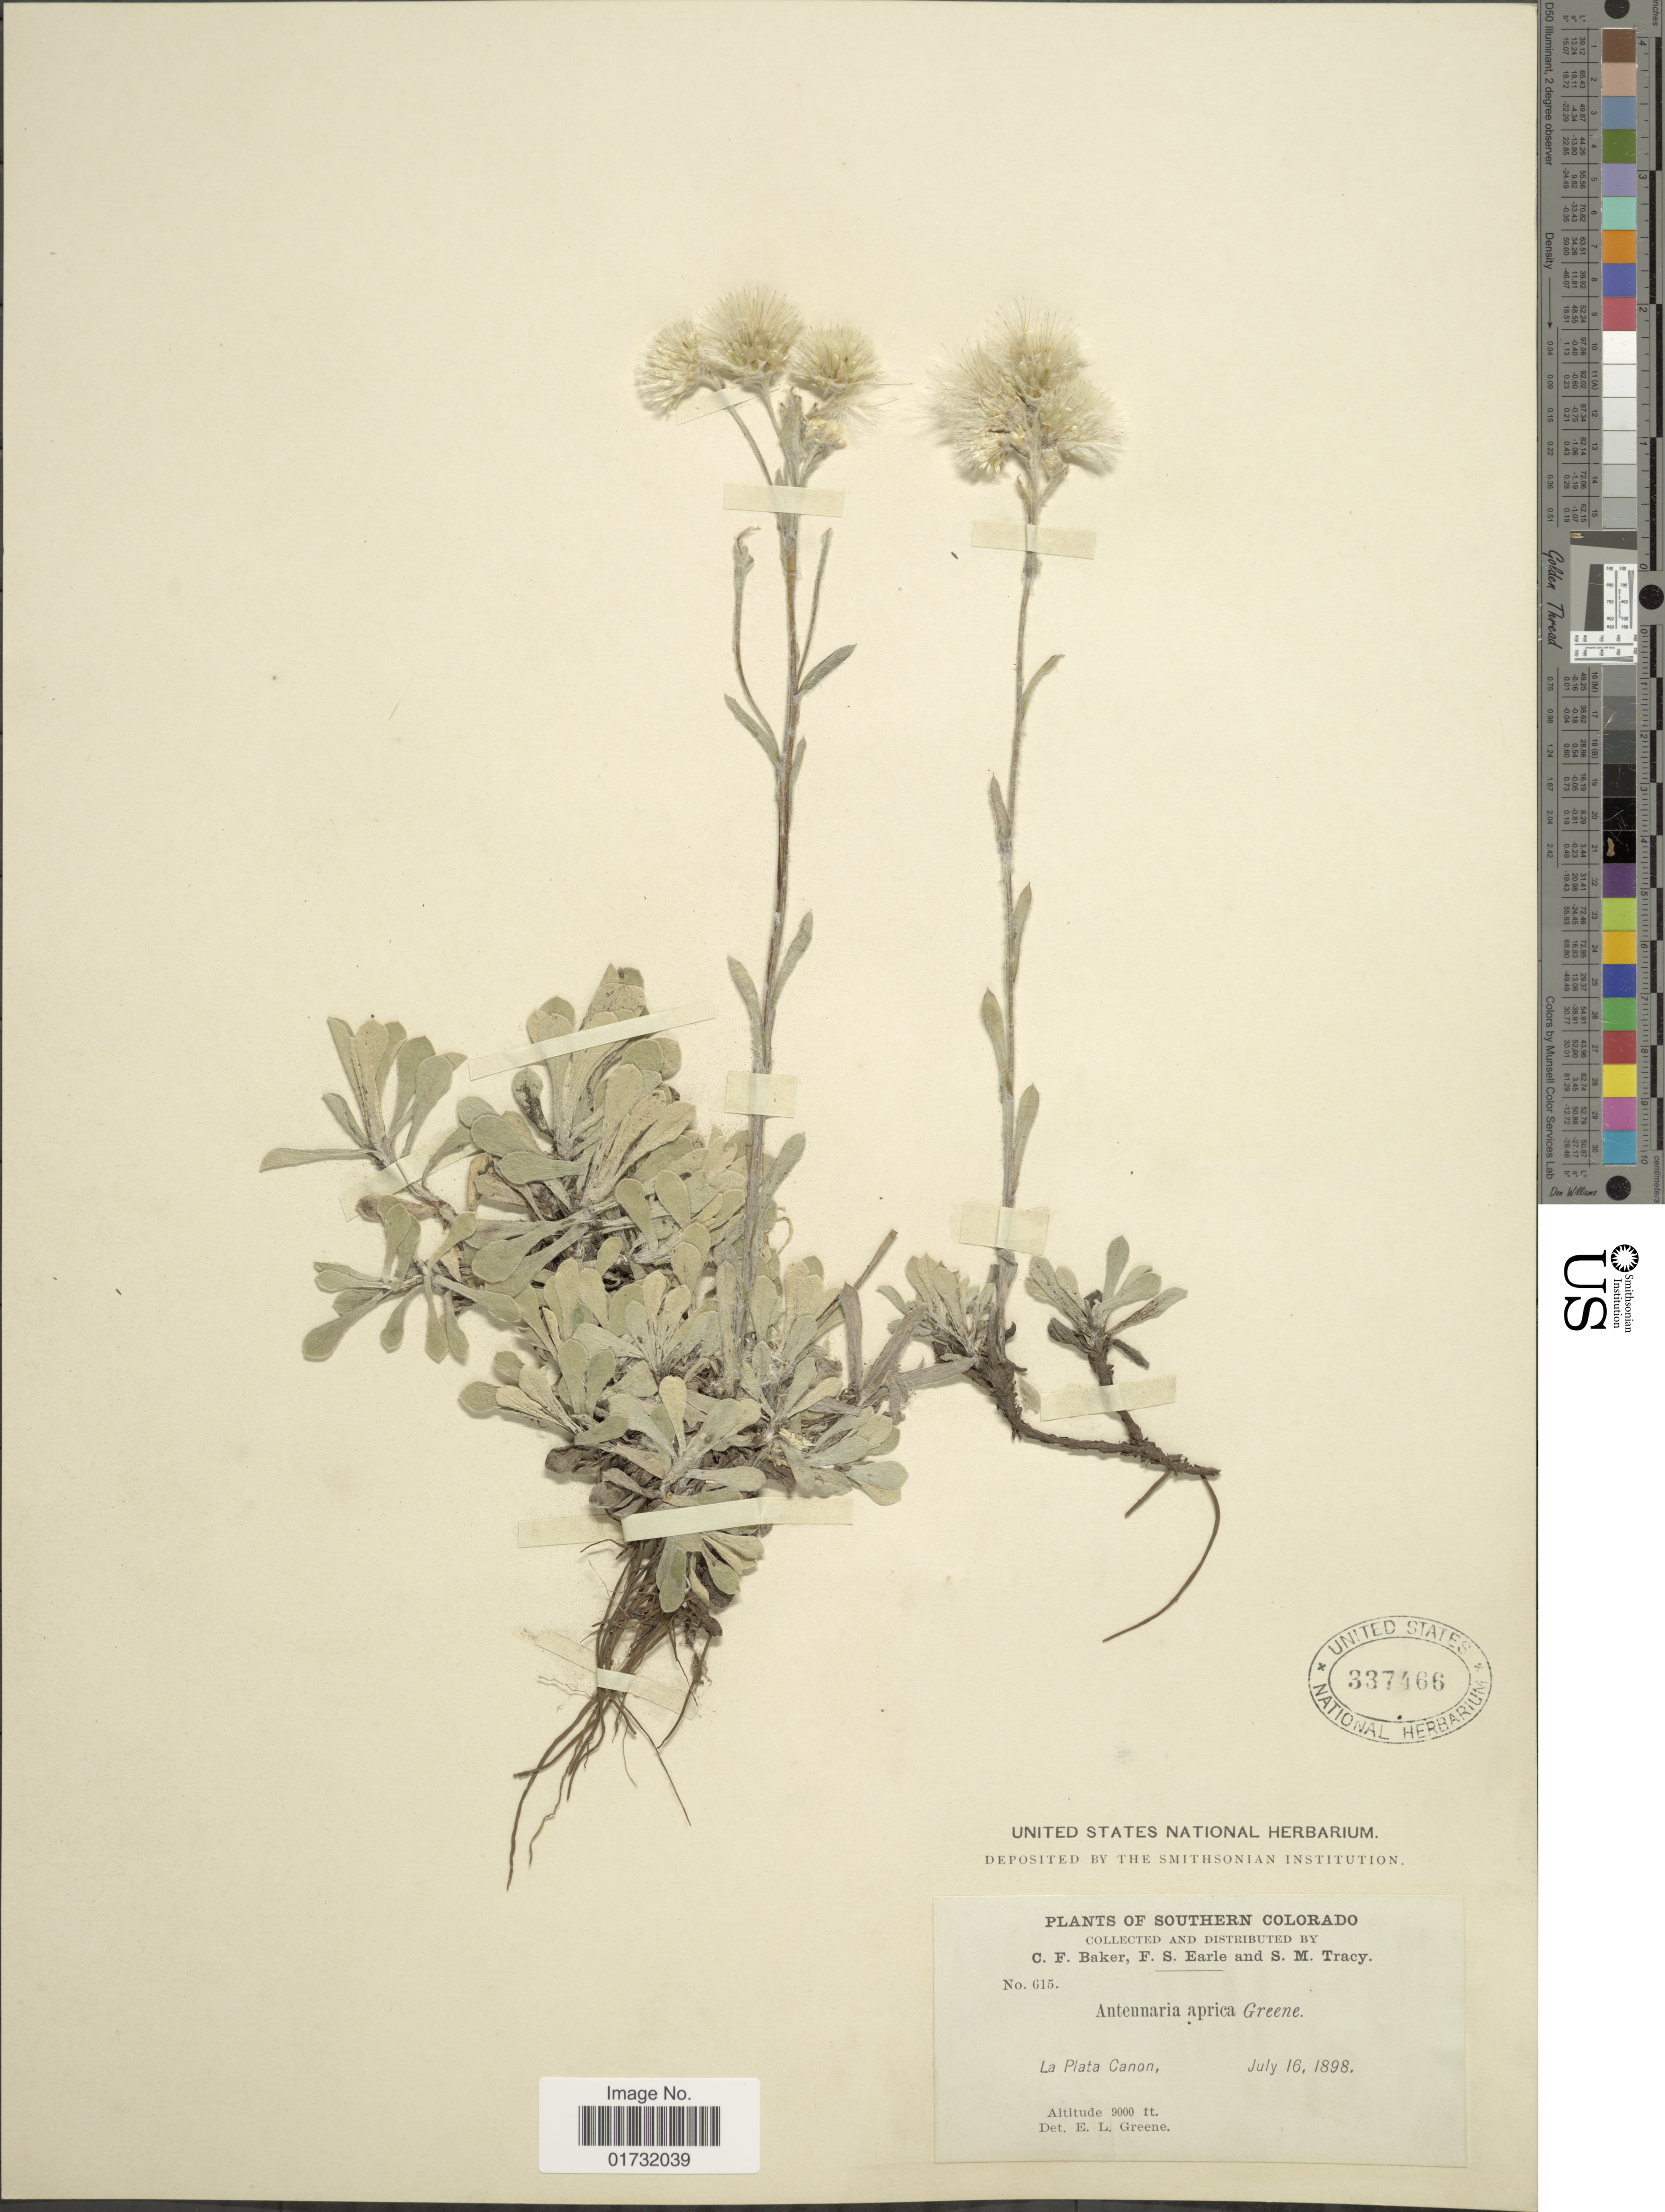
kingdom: Plantae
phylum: Tracheophyta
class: Magnoliopsida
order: Asterales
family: Asteraceae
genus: Antennaria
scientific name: Antennaria obovata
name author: E.E. Nelson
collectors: C. F. Baker, F. S. Earle & S. M. Tracy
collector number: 615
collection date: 1898-07-16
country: United States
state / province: Colorado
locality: Southern Colorado. La Plata Canon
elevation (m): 2743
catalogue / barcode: US 337466